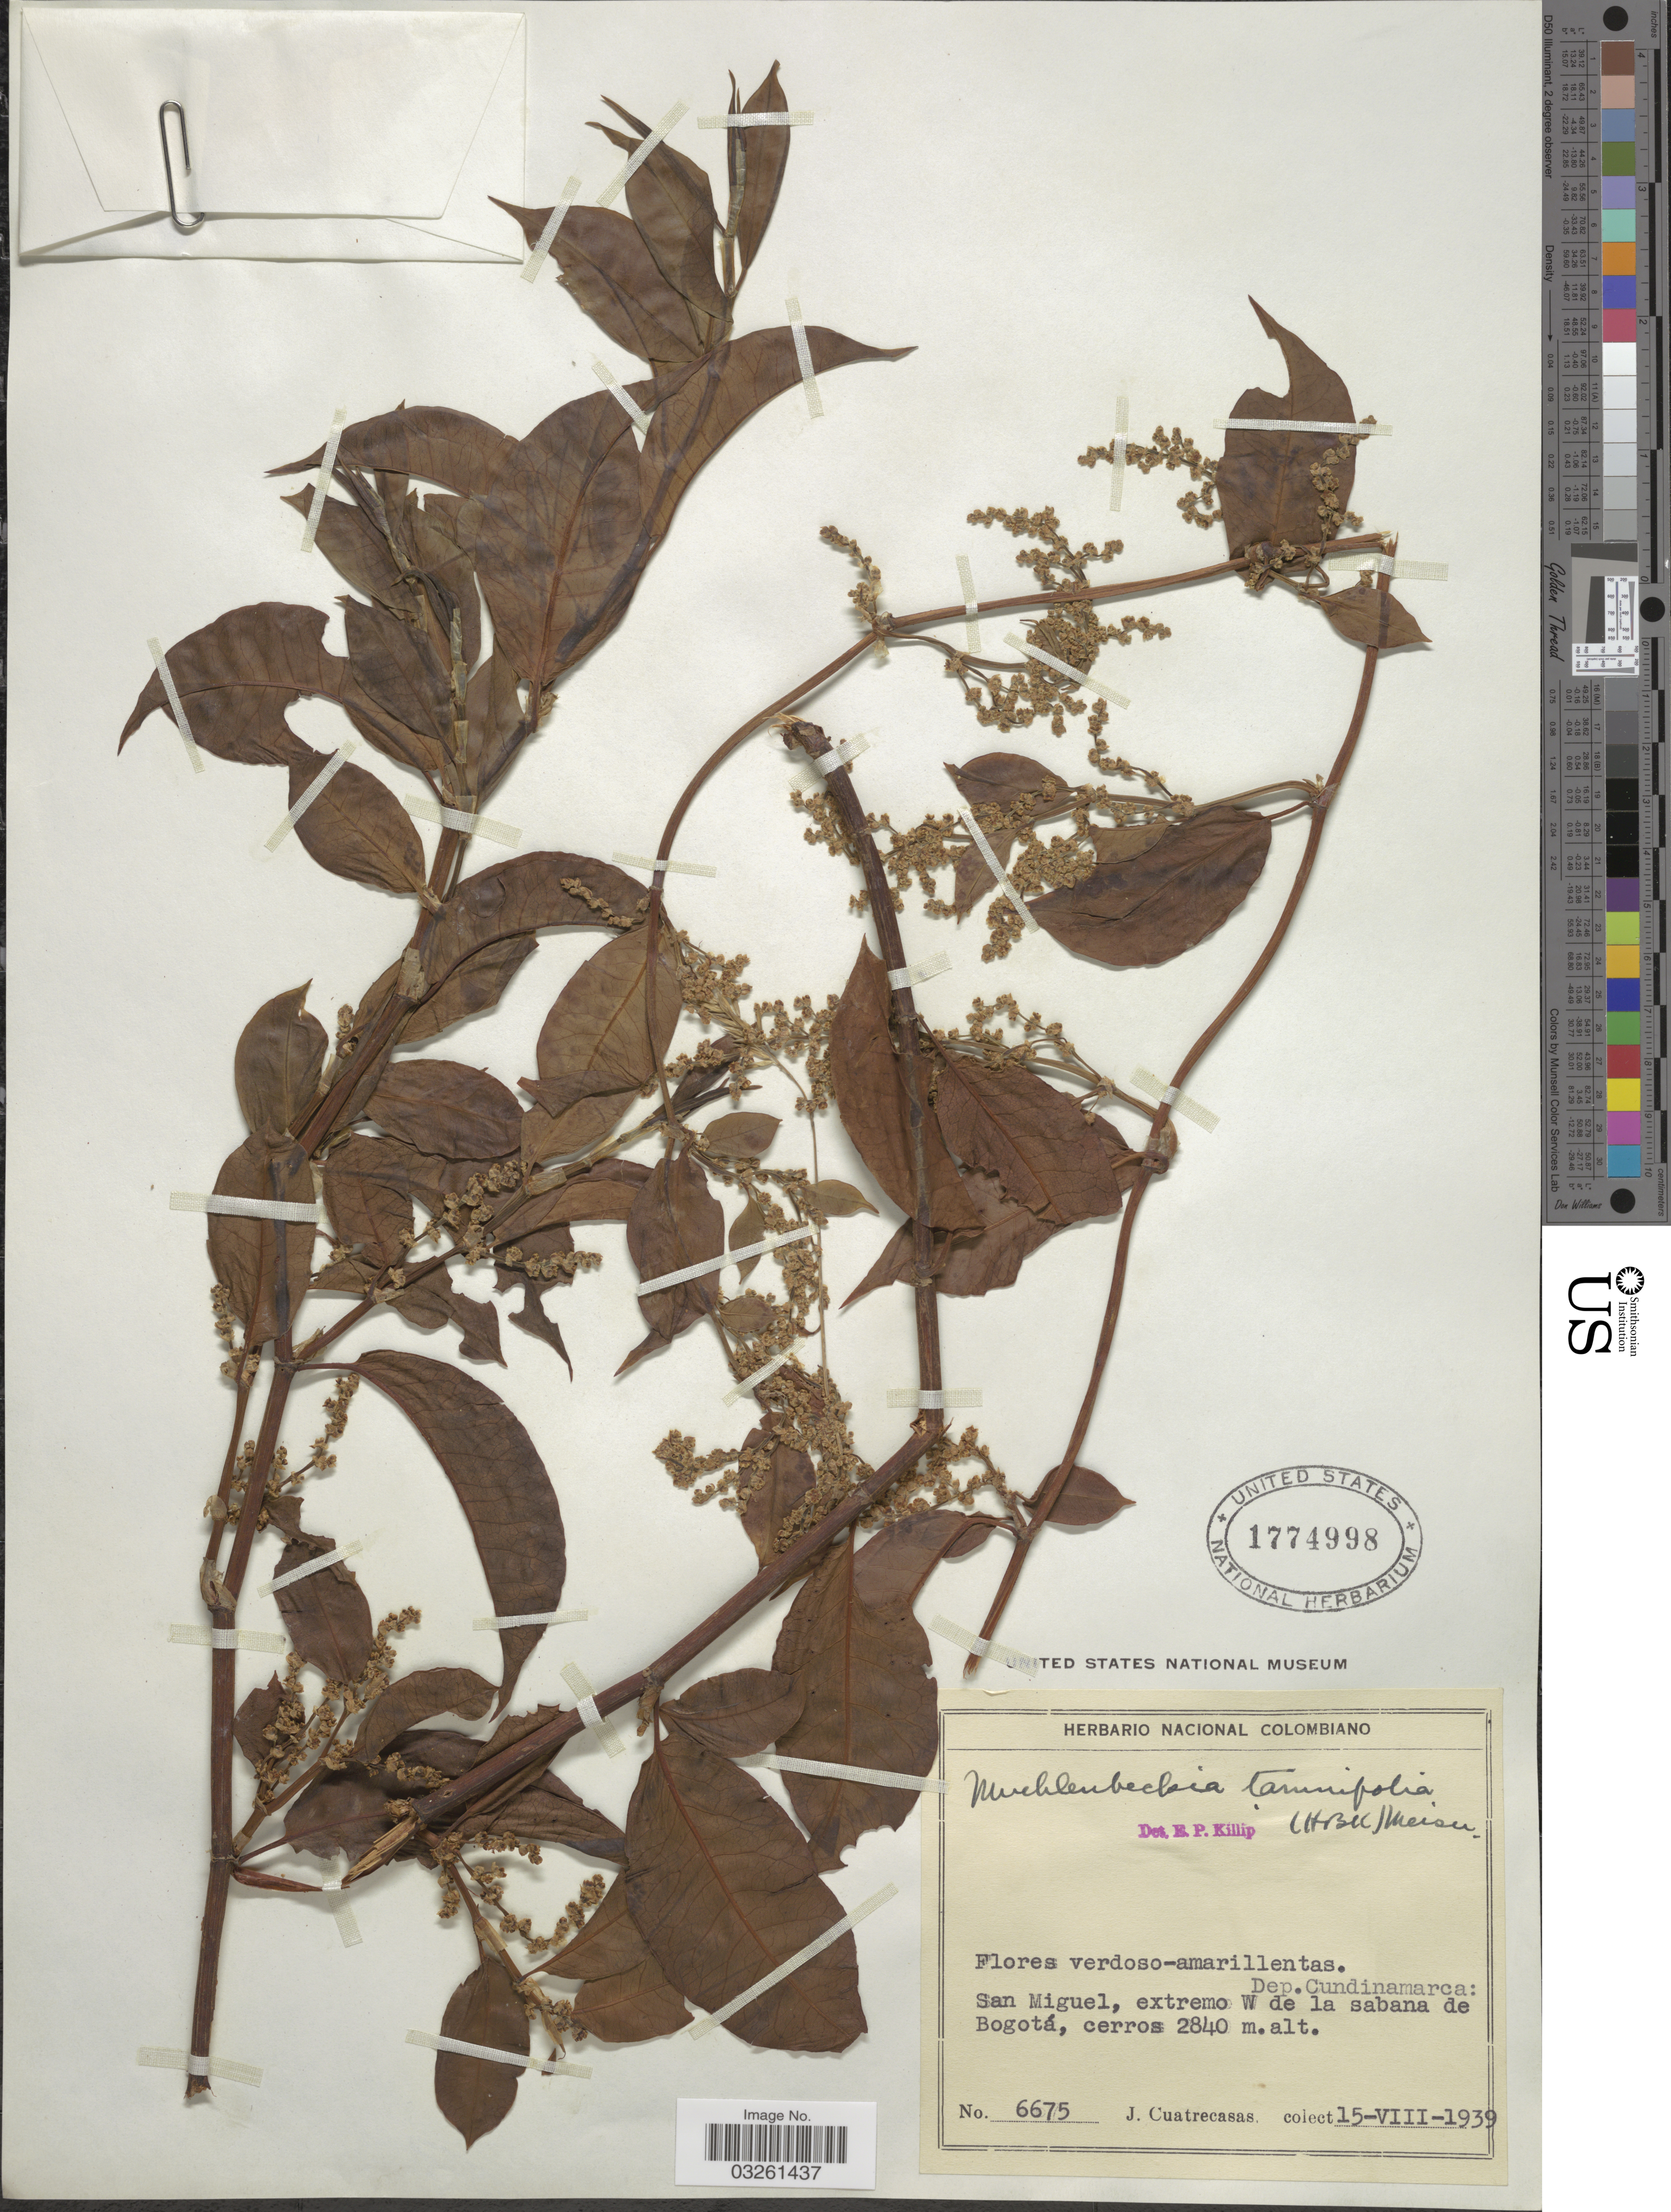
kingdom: Plantae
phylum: Tracheophyta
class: Magnoliopsida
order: Caryophyllales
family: Polygonaceae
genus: Muehlenbeckia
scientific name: Muehlenbeckia tamnifolia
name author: (Kunth) Meisn.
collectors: J. Cuatrecasas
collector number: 6675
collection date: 1939-08-15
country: Colombia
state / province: Cundinamarca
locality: Dep. Cundinamarca: San Miguel, extremo W de la sabana de Bogotá.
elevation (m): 2840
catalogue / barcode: US 1774998